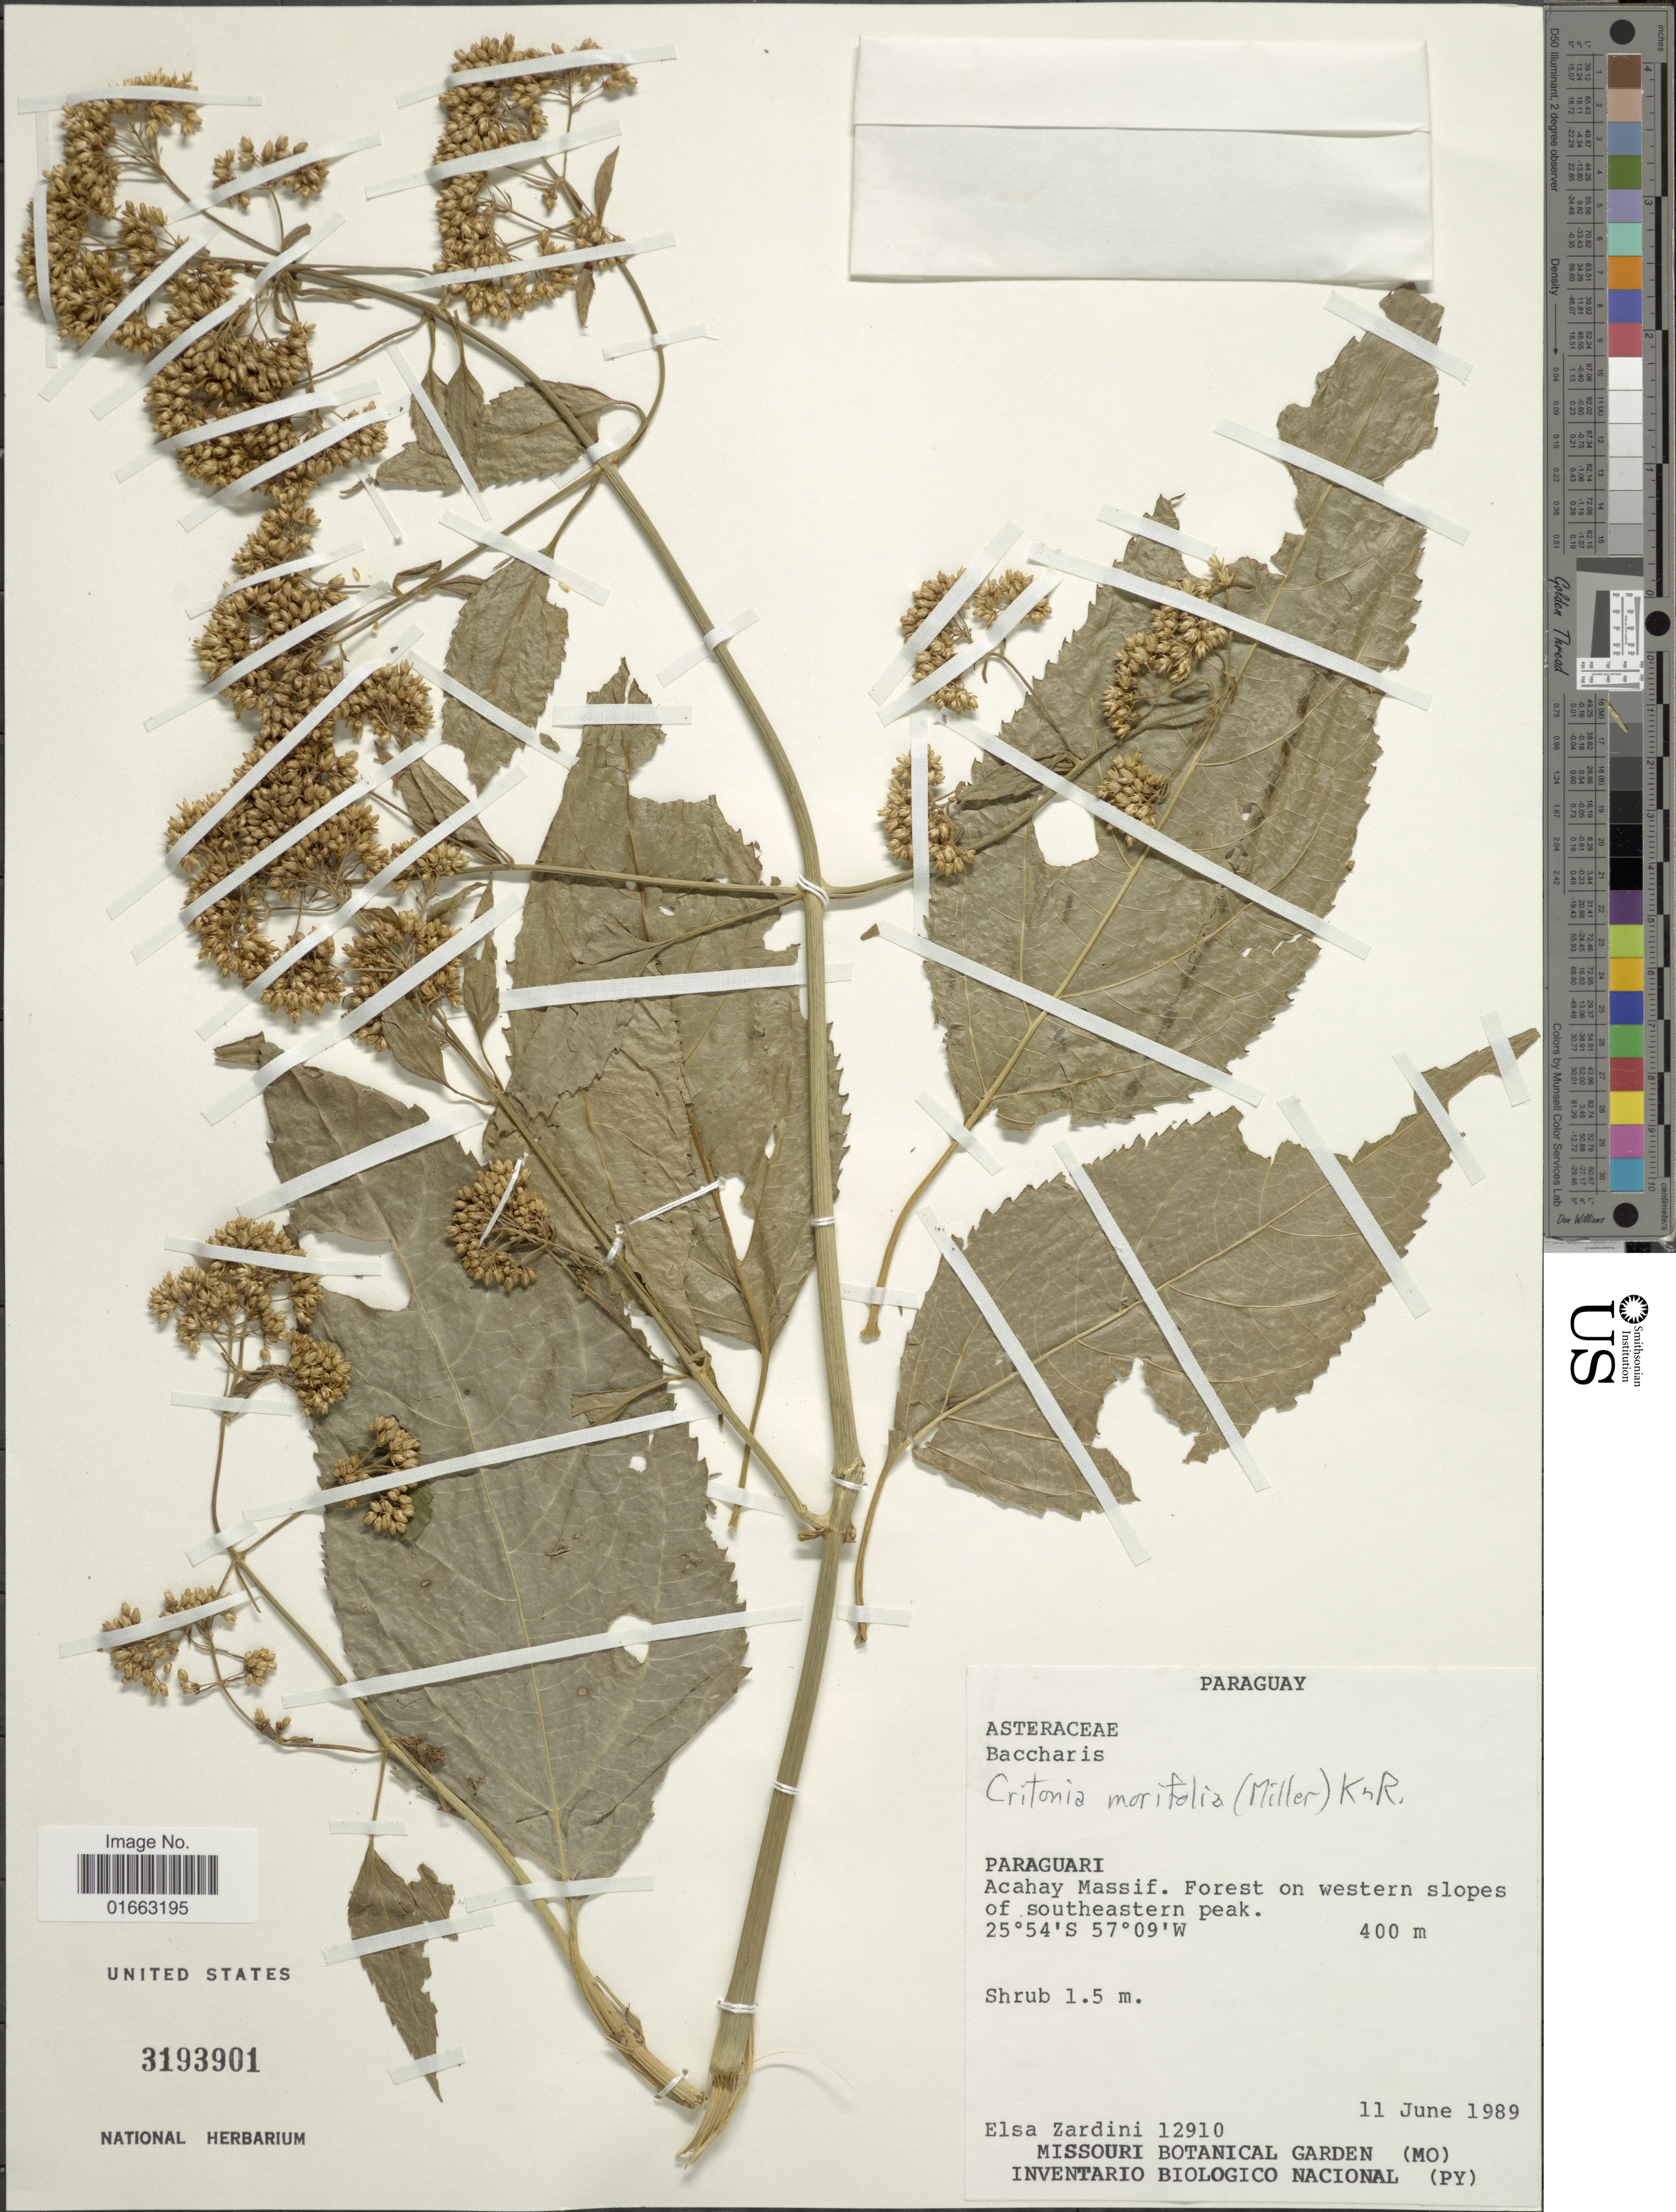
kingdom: Plantae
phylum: Tracheophyta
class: Magnoliopsida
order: Asterales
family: Asteraceae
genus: Critonia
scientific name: Critonia morifolia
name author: (Mill.) R.M. King & H. Rob.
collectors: E. M. Zardini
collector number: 12910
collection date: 1989-06-11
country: Paraguay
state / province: Paraguari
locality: Acahay Massif, forest on western slopes of southeastern peak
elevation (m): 400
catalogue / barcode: US 3193901